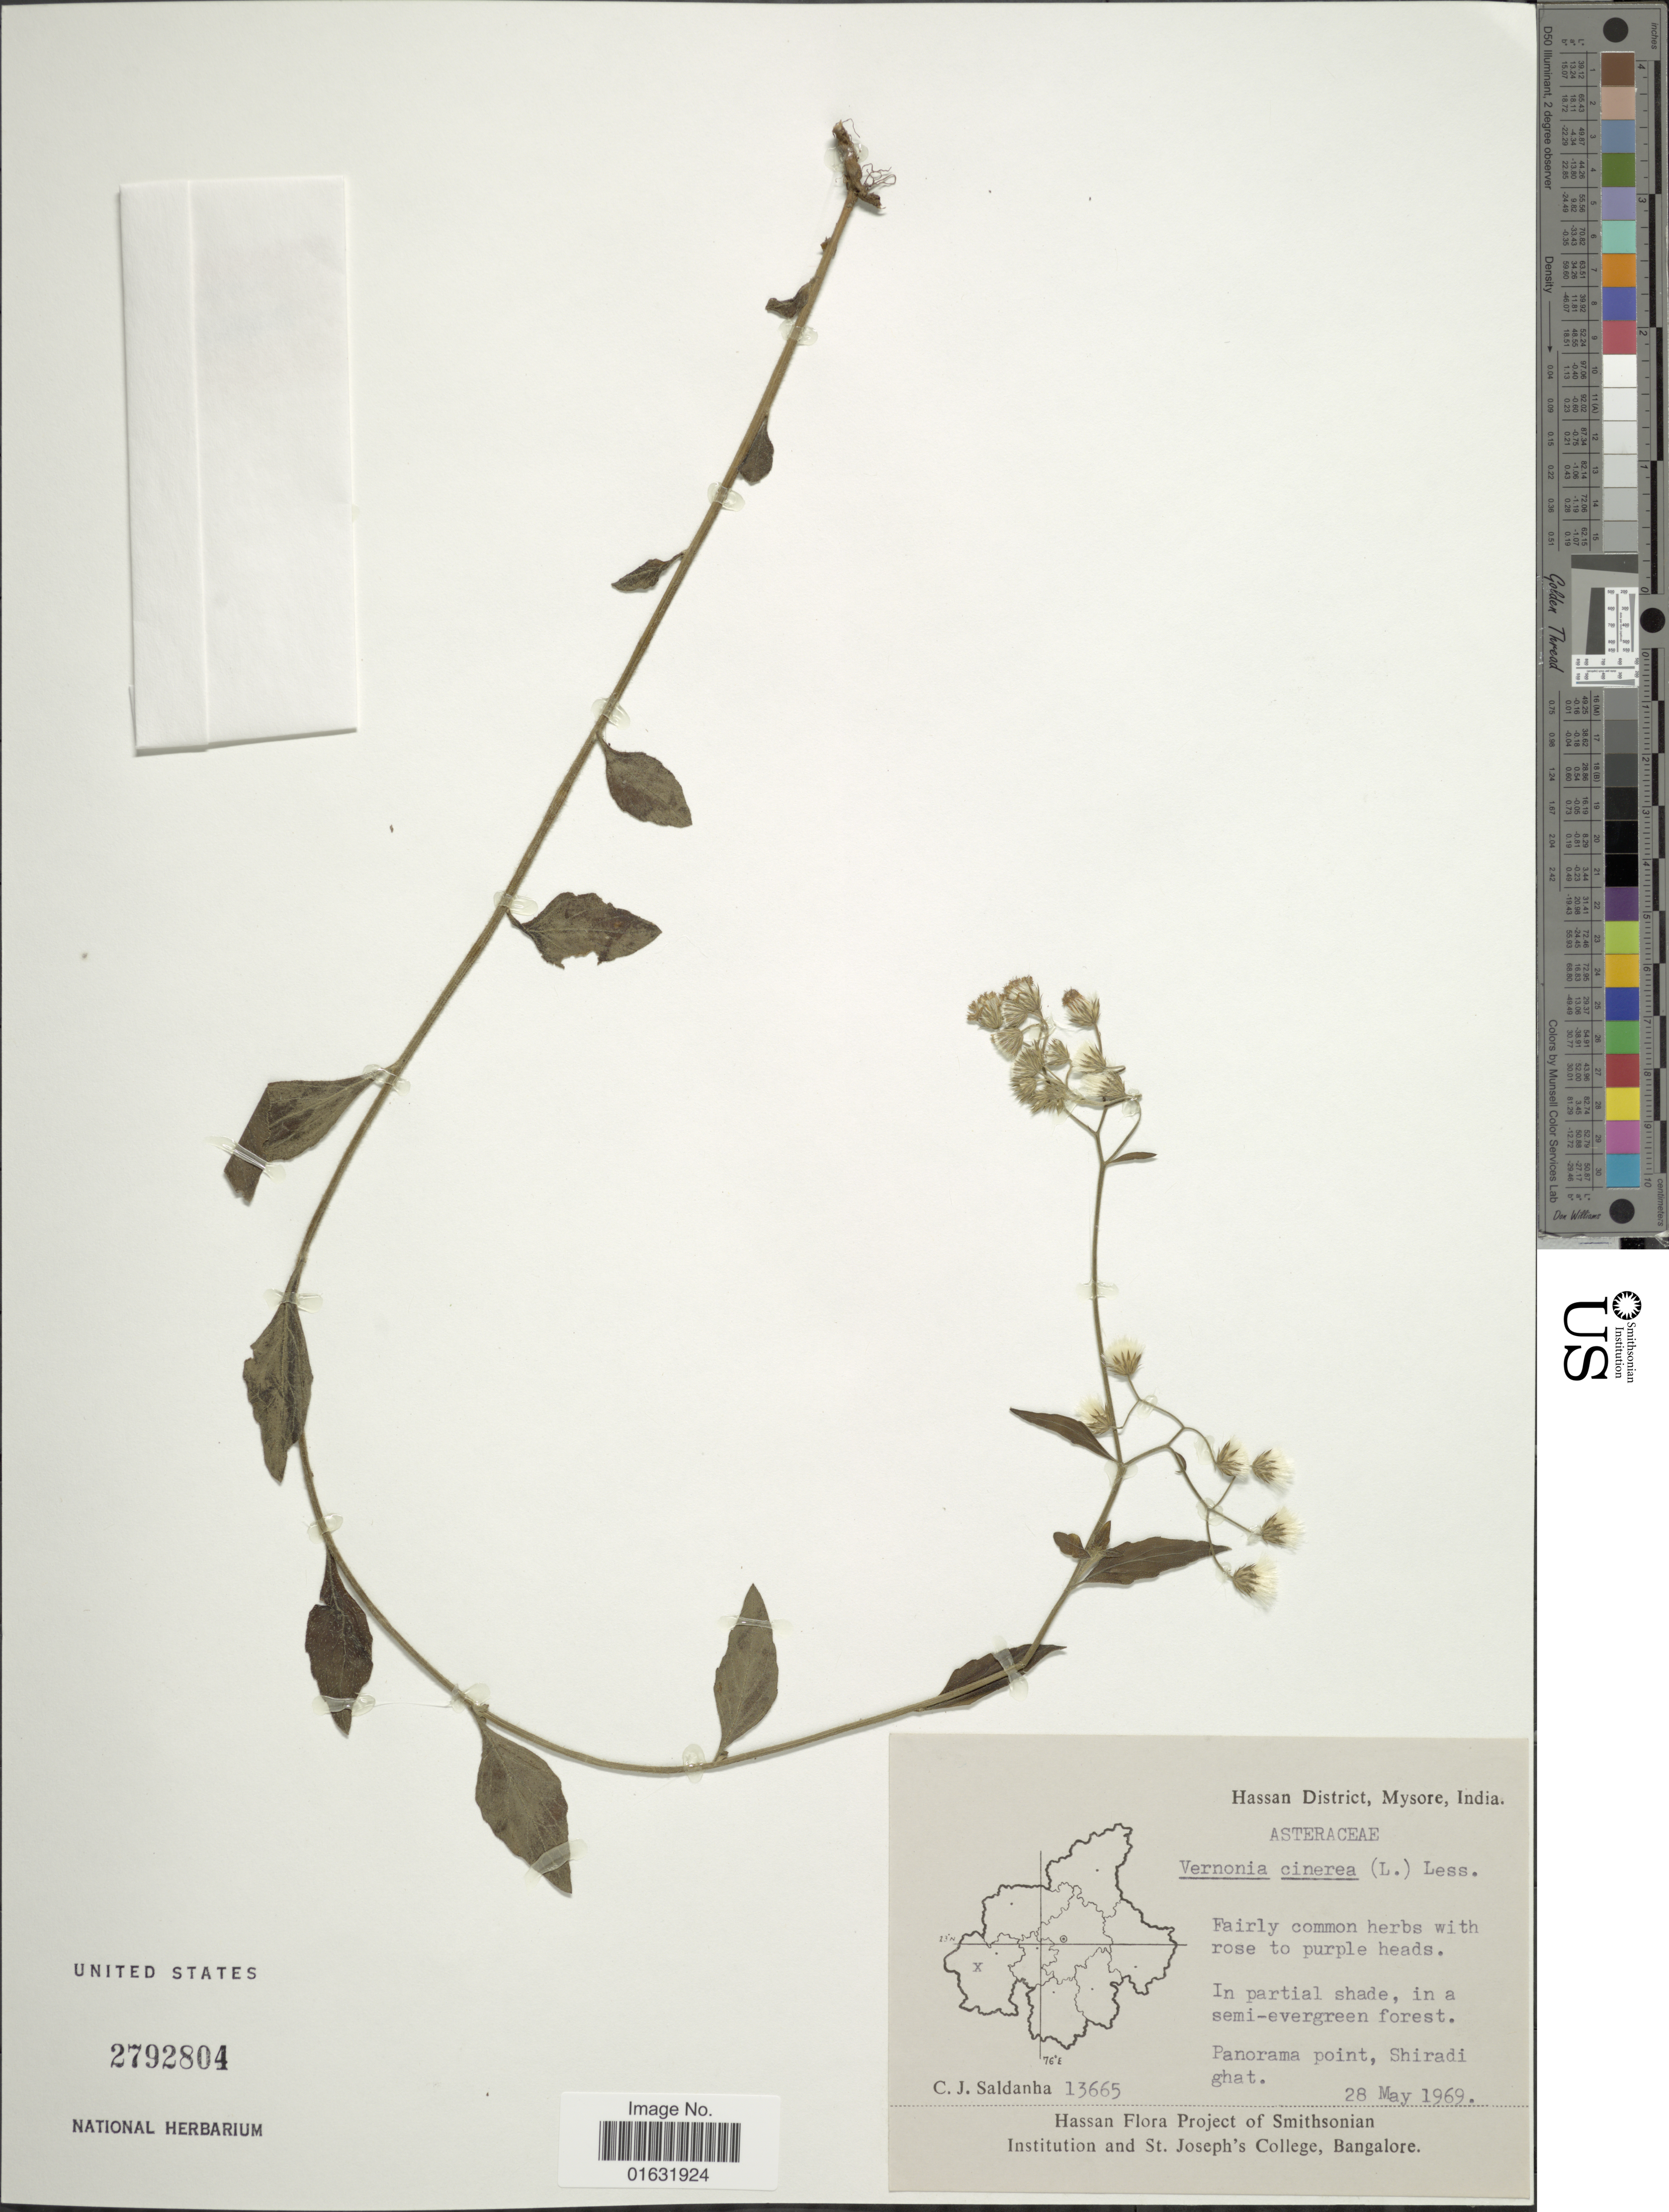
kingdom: Plantae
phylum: Tracheophyta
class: Magnoliopsida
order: Asterales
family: Asteraceae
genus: Cyanthillium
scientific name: Cyanthillium cinereum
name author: (L.) H. Rob.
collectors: C. J. Saldanha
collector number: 13665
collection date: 1969-05-28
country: India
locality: Hassan District, Mysore, Panorama point, Shiradi ghat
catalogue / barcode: US 2792804